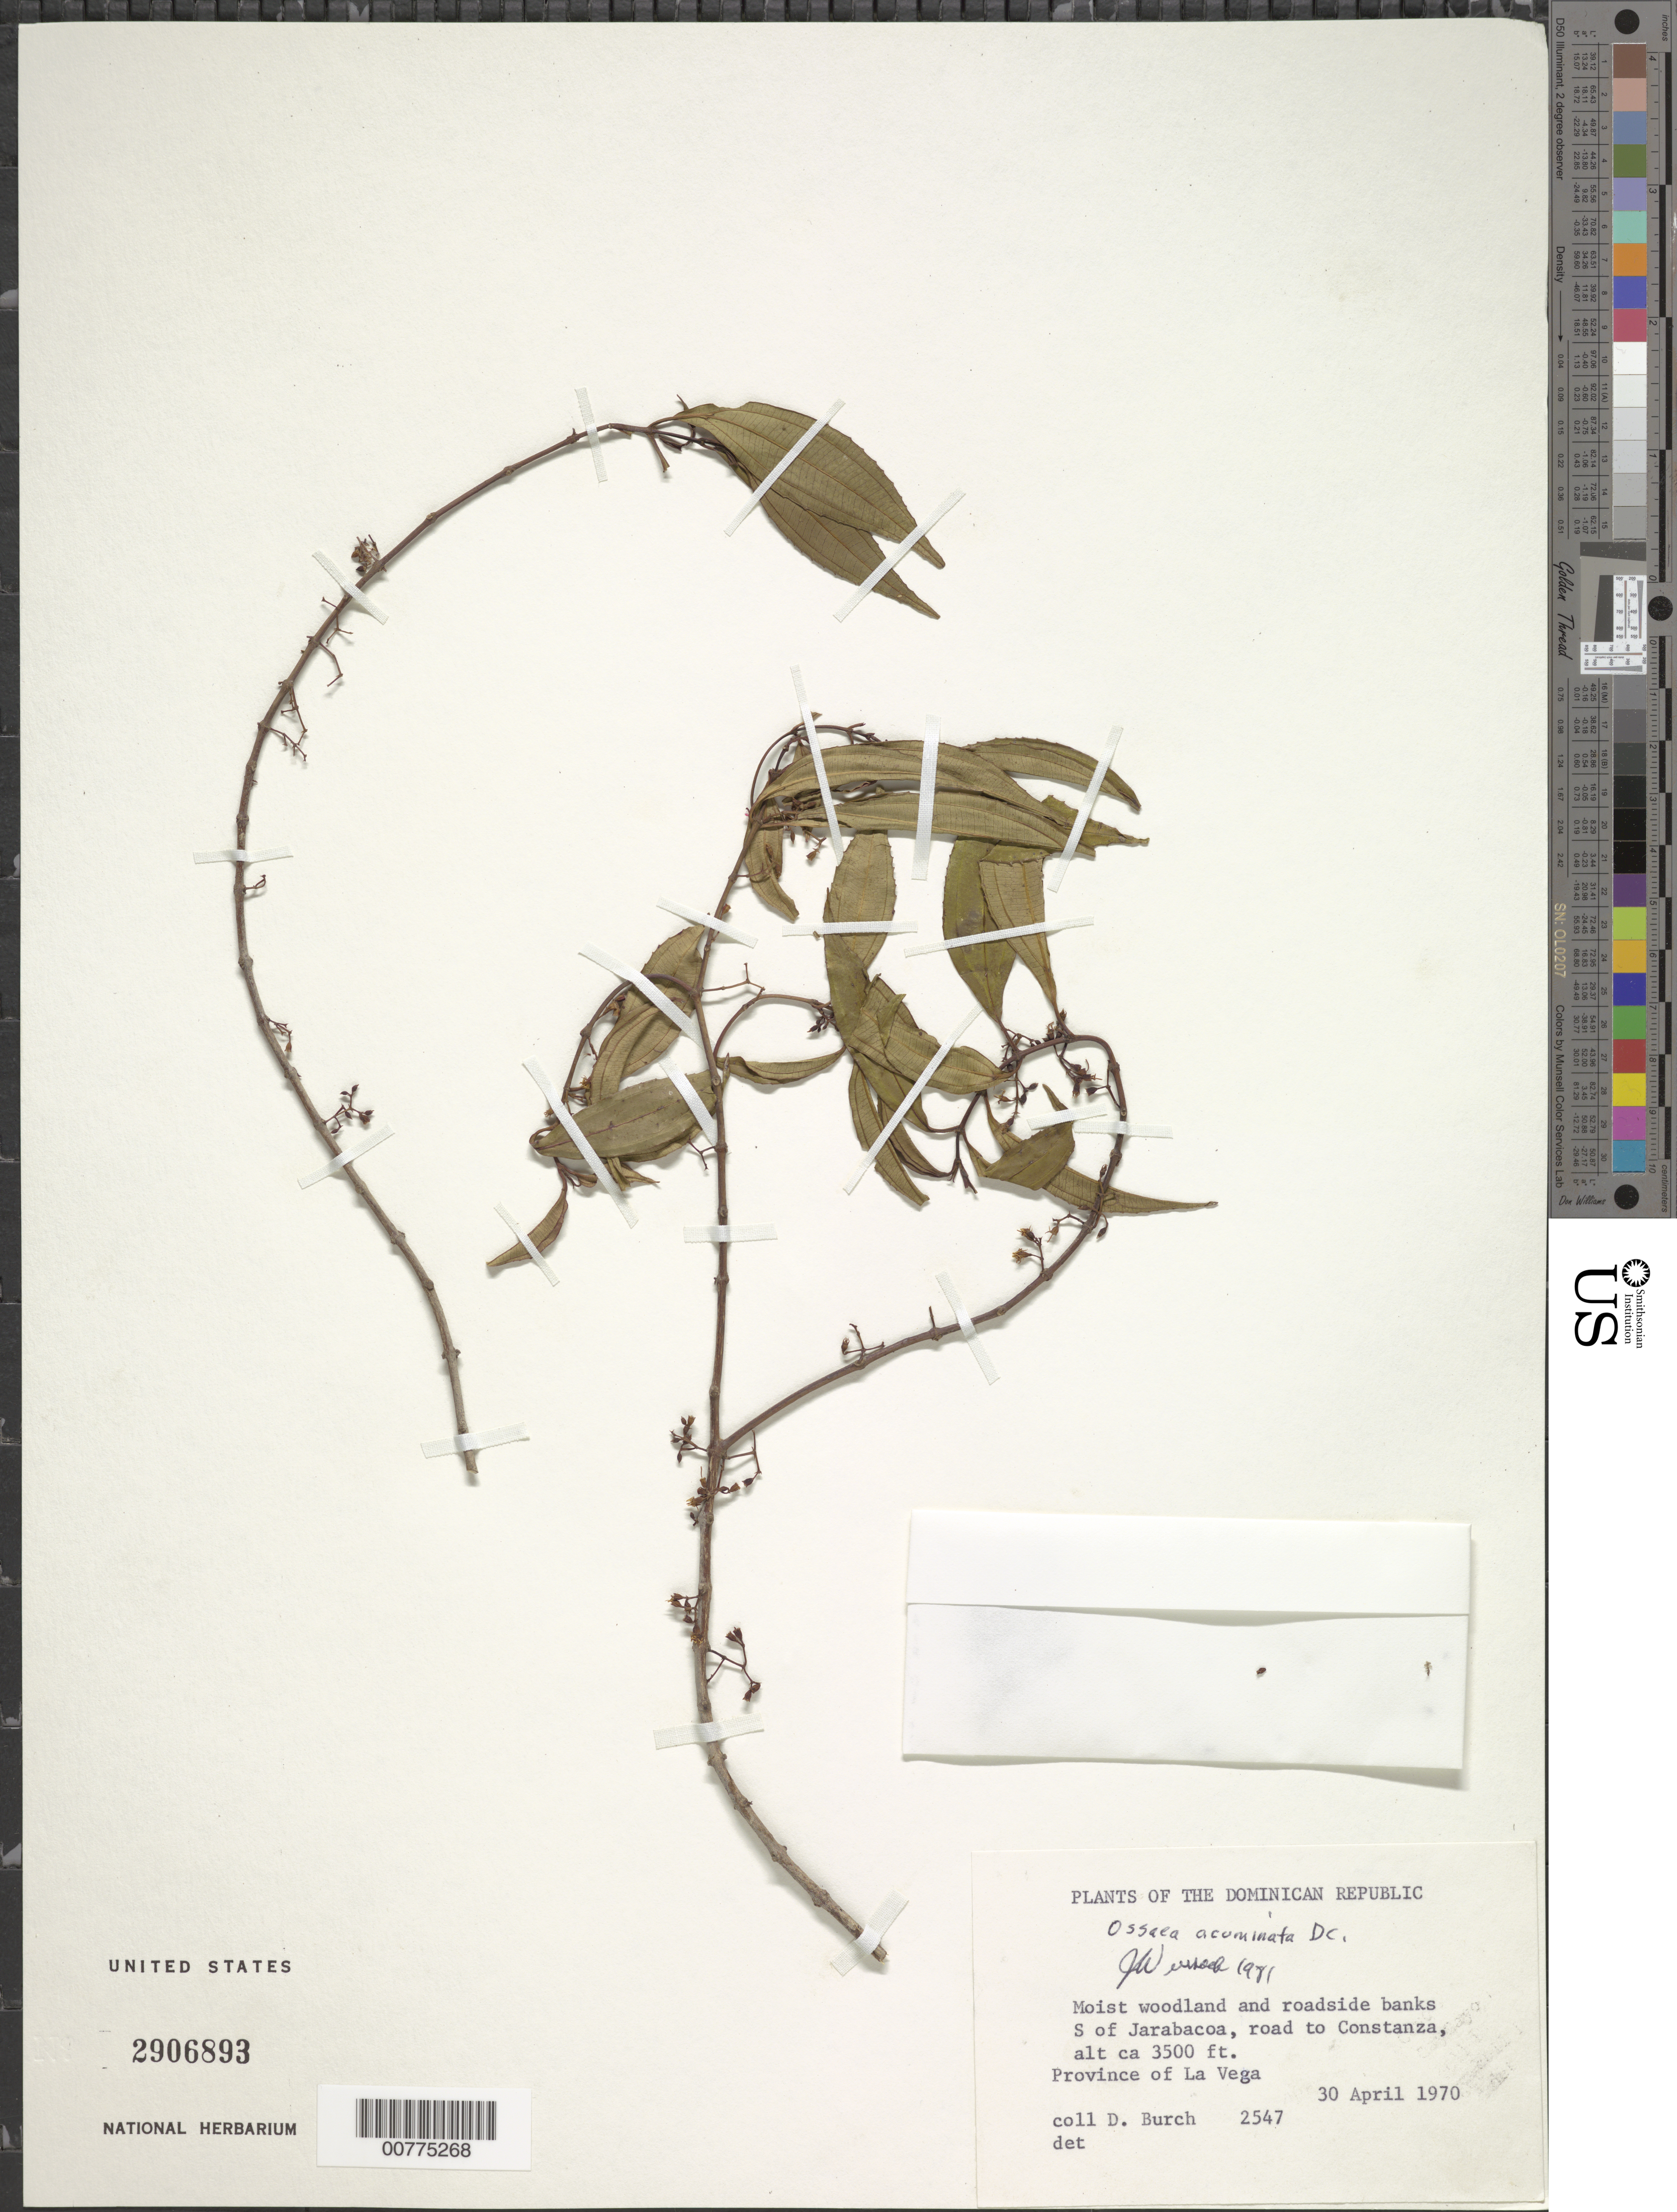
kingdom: Plantae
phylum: Tracheophyta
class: Magnoliopsida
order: Myrtales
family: Melastomataceae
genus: Mecranium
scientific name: Mecranium acuminatum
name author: (DC.) Skean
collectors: D. Burch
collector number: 2547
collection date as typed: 30 Apr 1970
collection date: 1970-04-30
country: Dominican Republic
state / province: La Vega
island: Hispaniola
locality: Road to Constanza, S of Jarabacoa.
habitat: Moist woodland and roadside banks.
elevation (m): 1067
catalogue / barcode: US 2906893